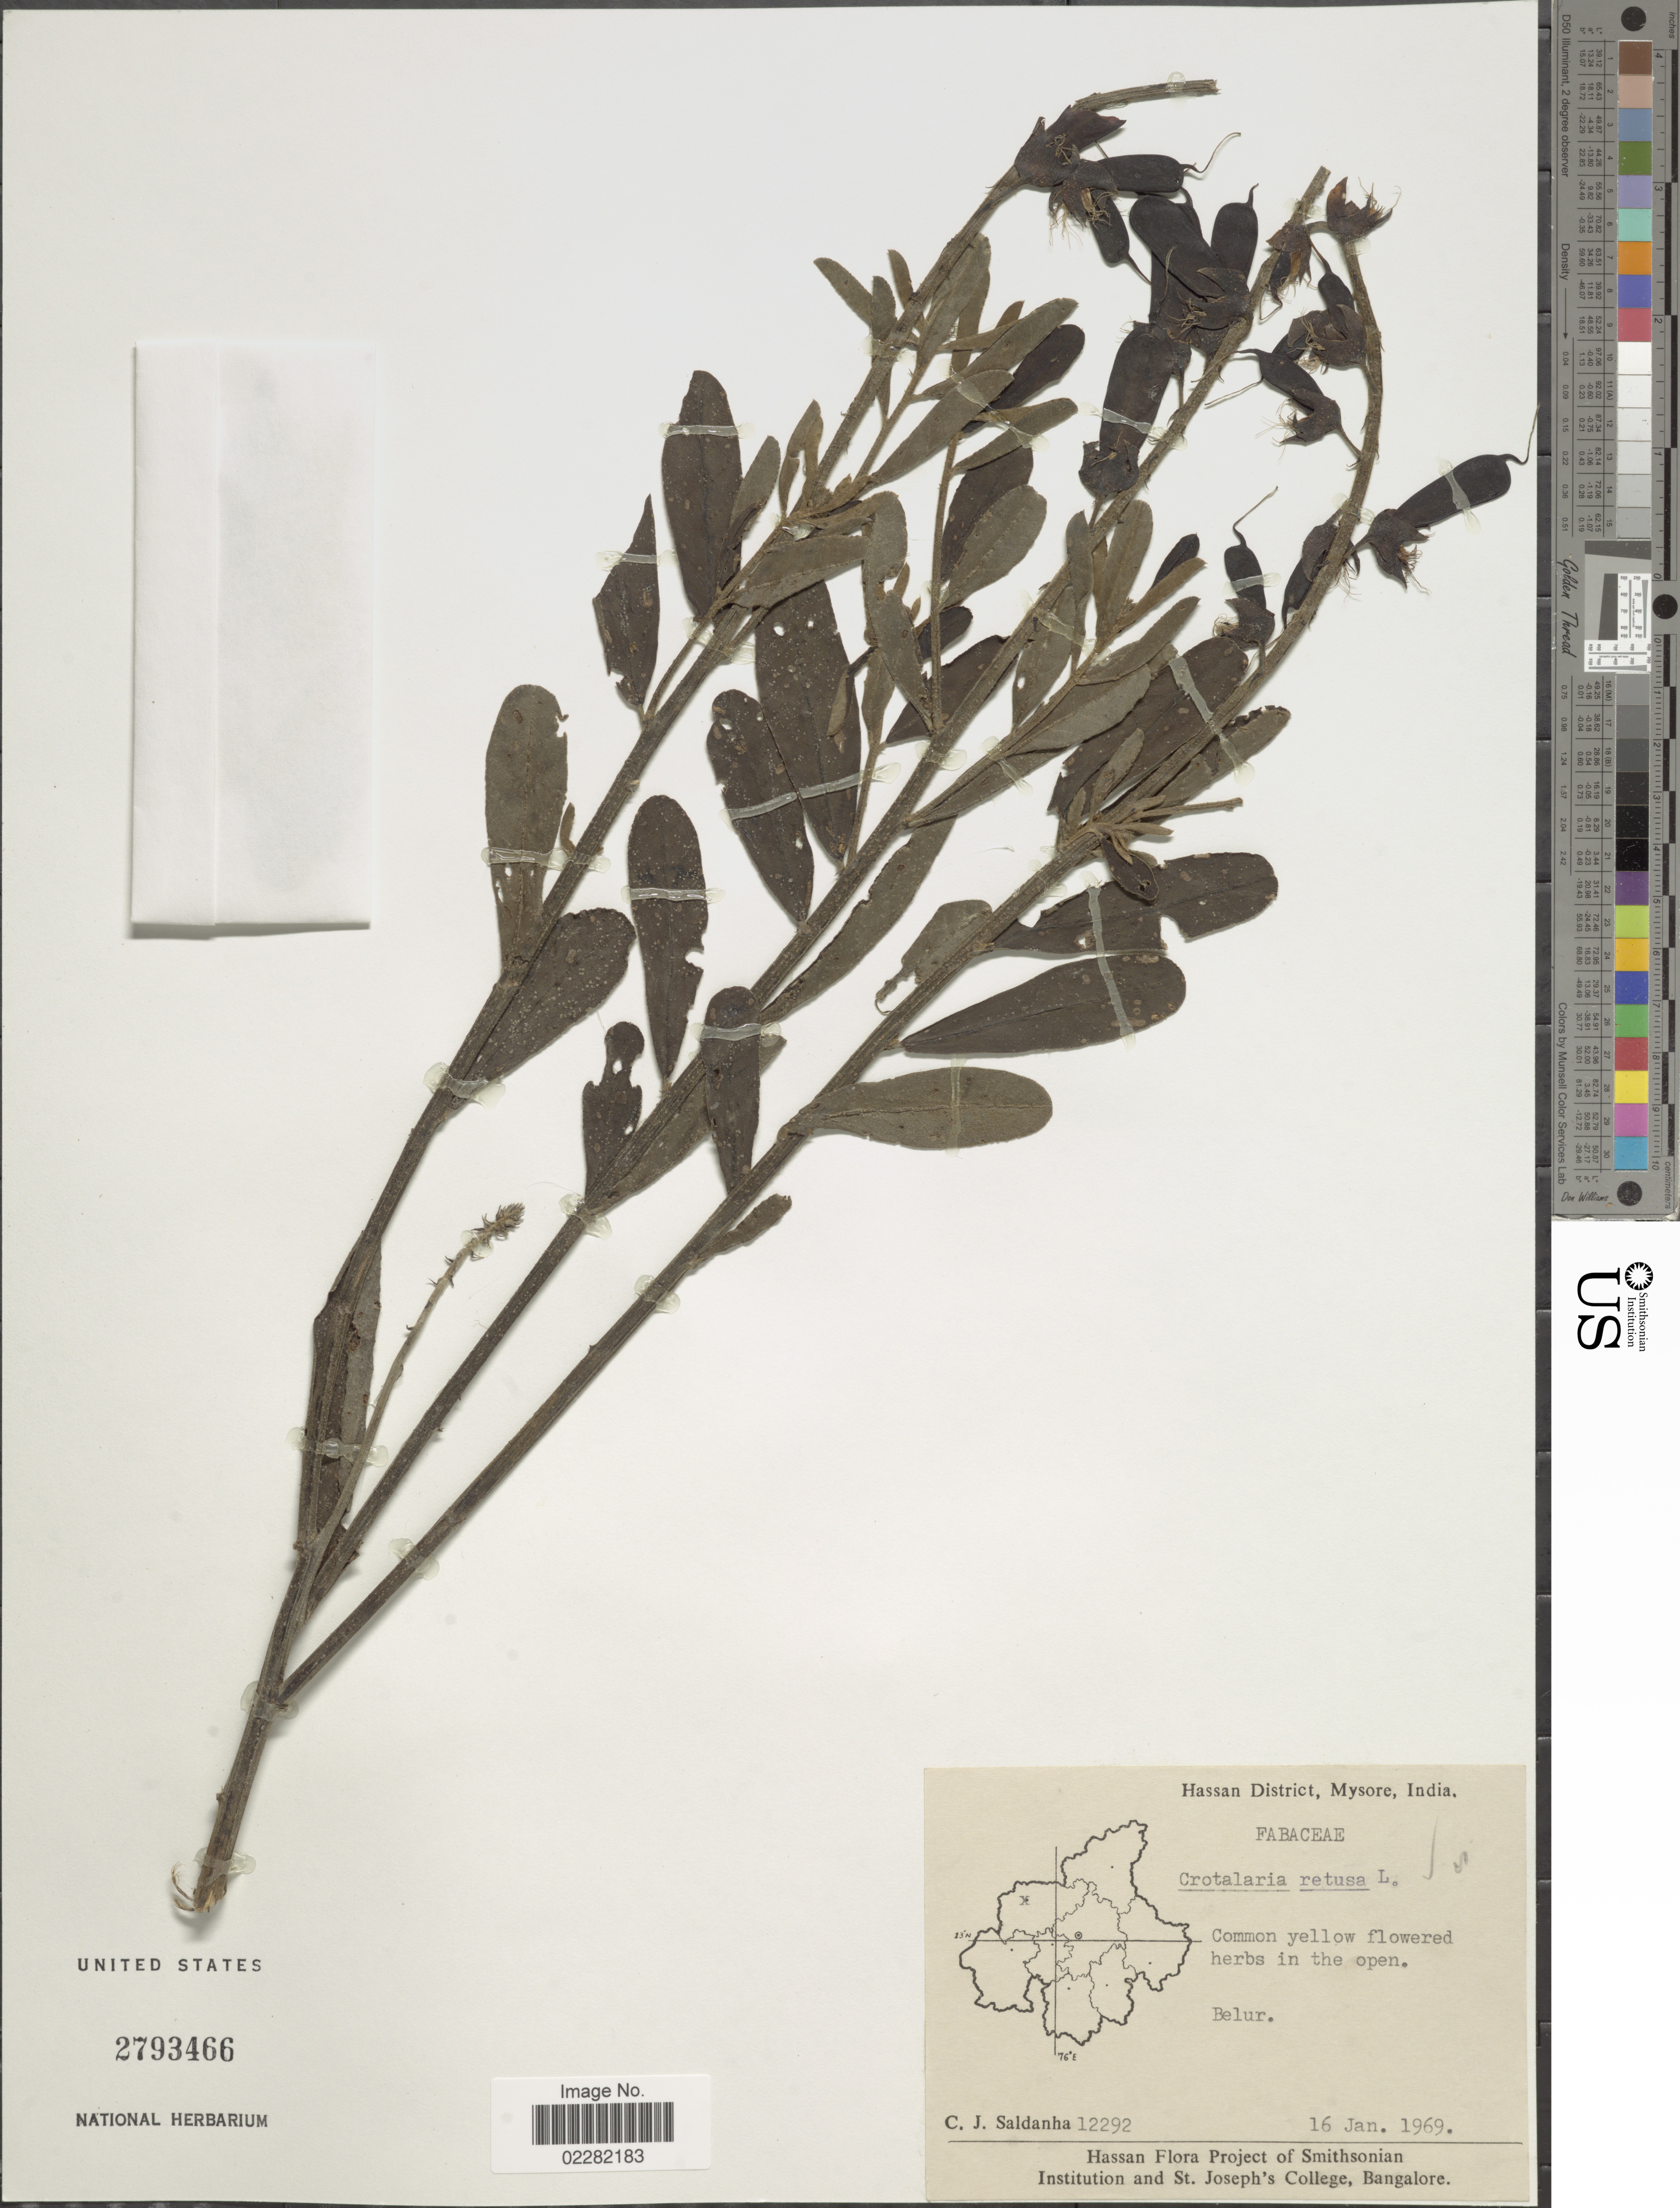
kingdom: Plantae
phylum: Tracheophyta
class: Magnoliopsida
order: Fabales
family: Fabaceae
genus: Crotalaria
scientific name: Crotalaria retusa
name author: L.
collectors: C. J. Saldanha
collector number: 12292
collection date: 1969-01-16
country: India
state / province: Karnataka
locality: Hassan District, Mysore, Belur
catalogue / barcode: US 2793466